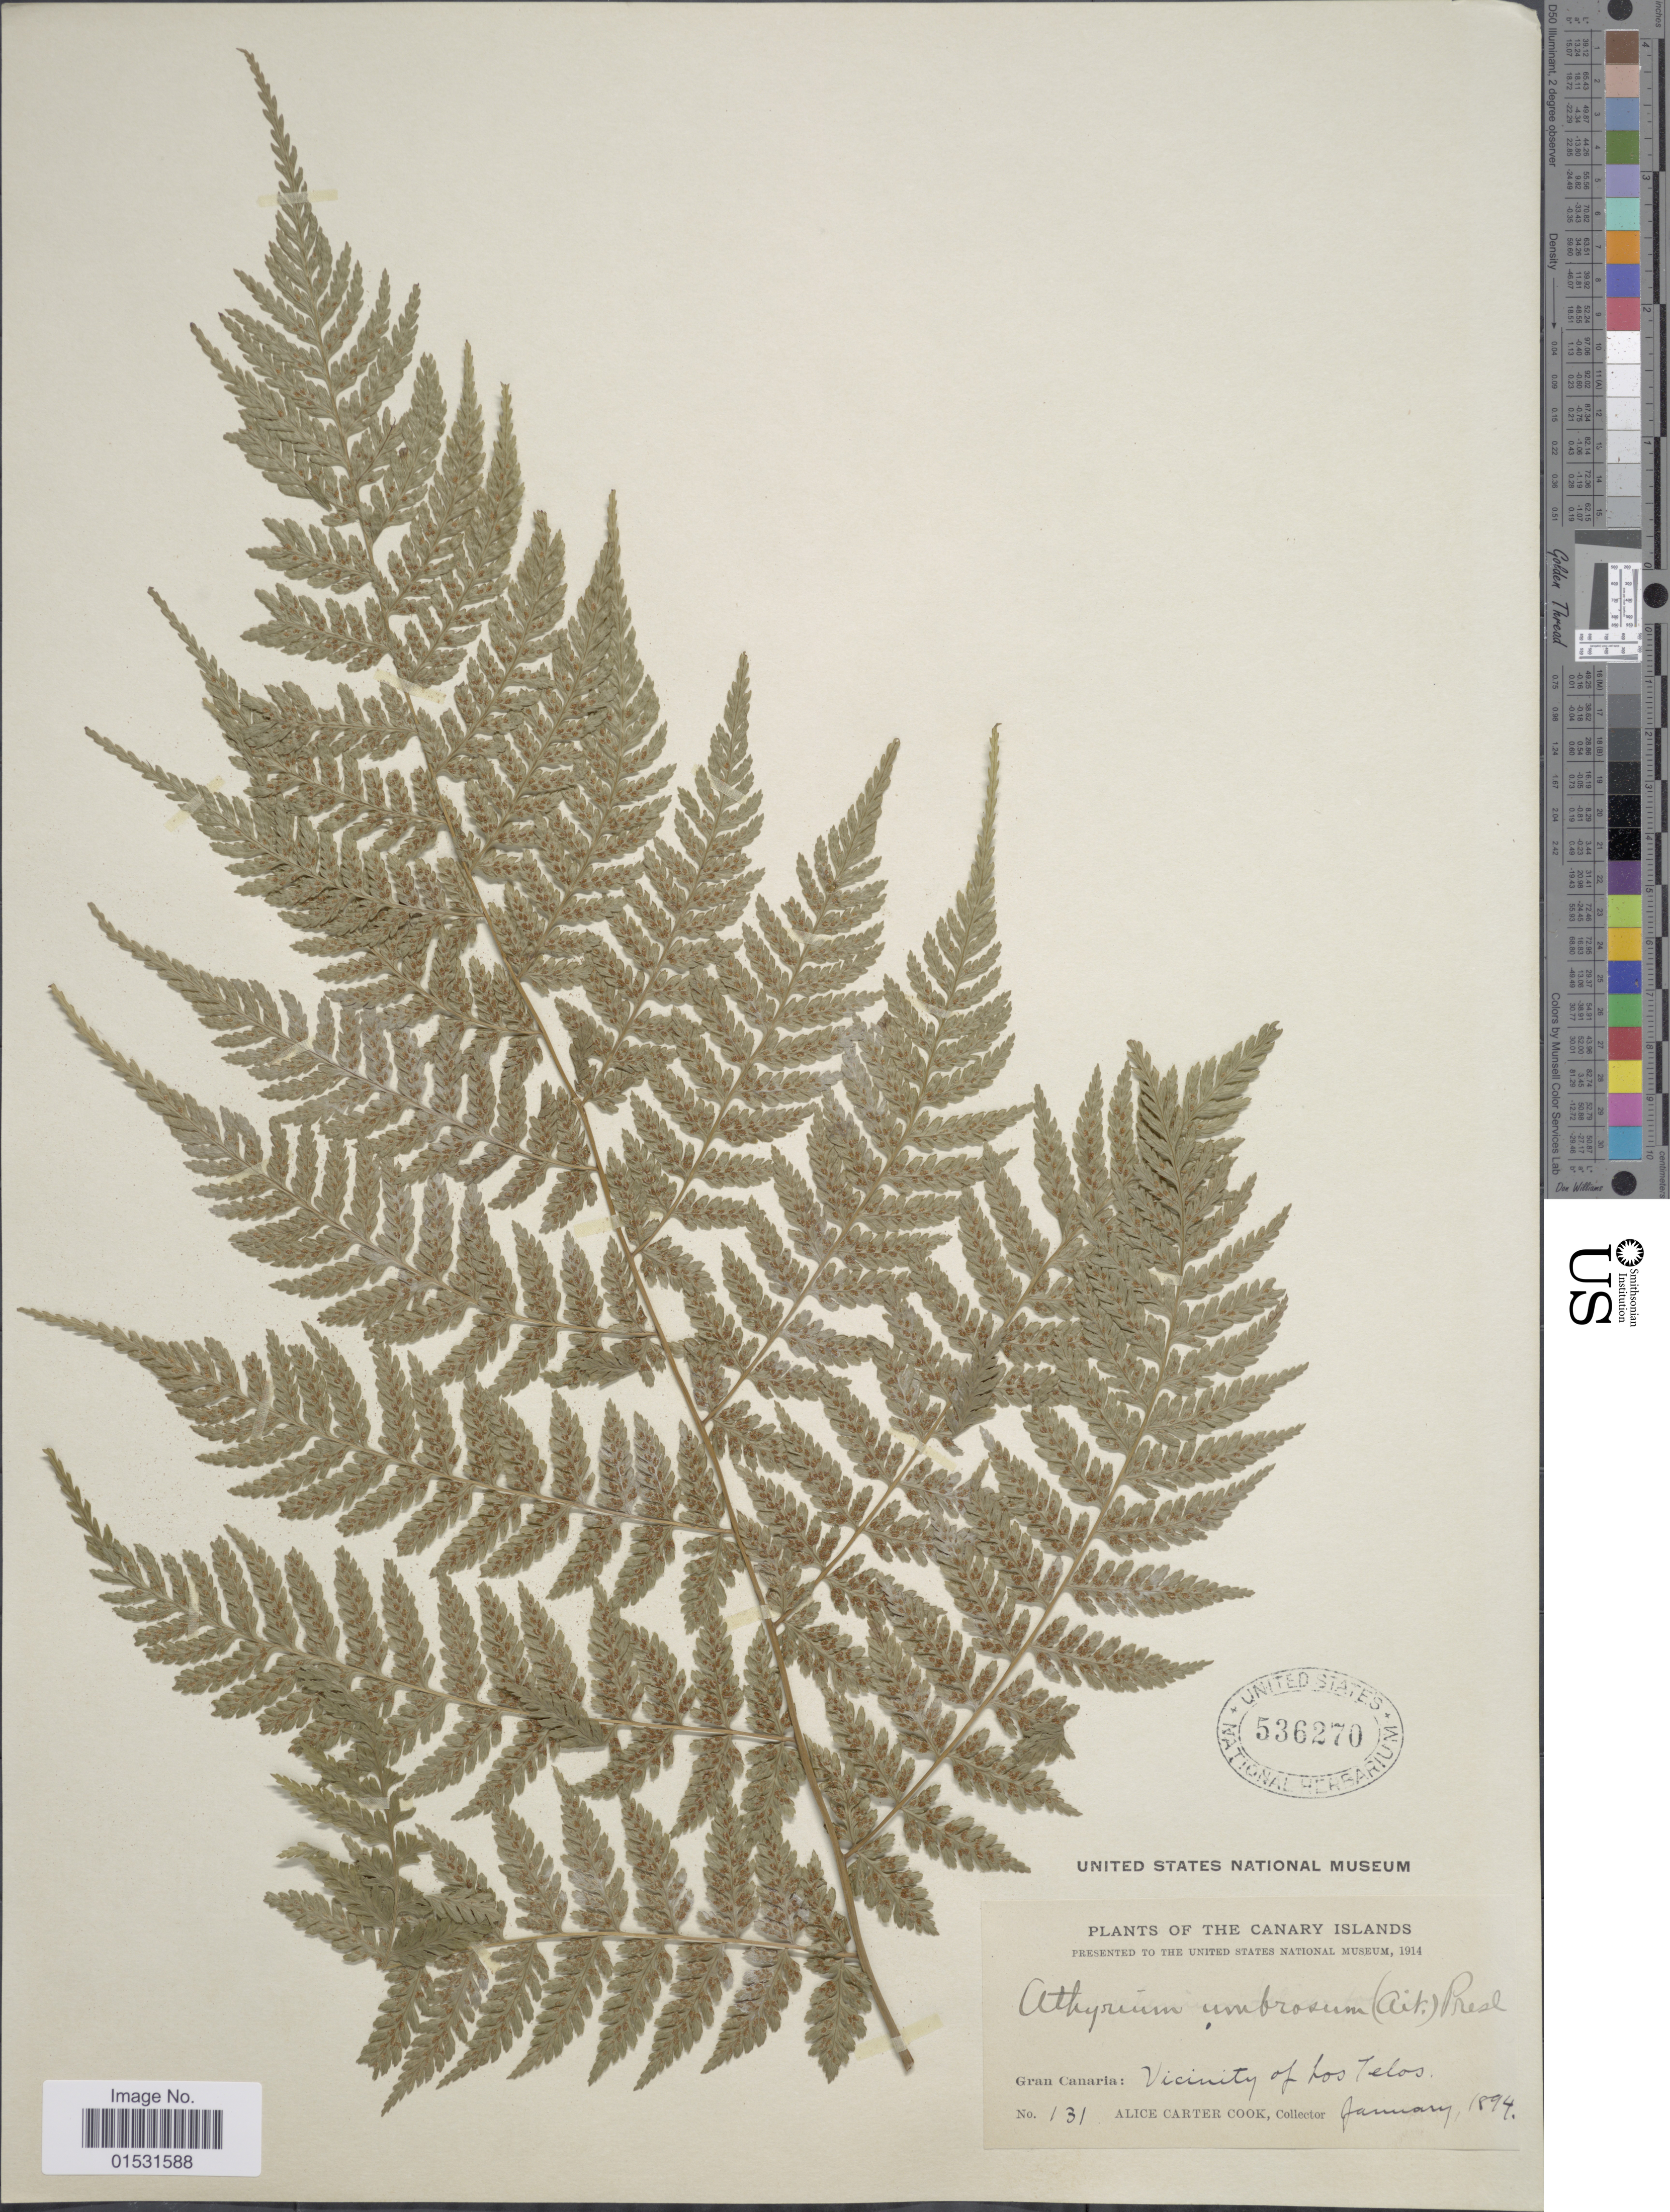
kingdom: Plantae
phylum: Tracheophyta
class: Polypodiopsida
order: Polypodiales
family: Athyriaceae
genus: Athyrium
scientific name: Athyrium umbrosum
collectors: Alice C. Cook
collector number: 131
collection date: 1894-01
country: Spain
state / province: Canarias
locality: The Canary Islands. Gran Canaria: Vicinity of Los Tilos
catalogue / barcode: US 536270